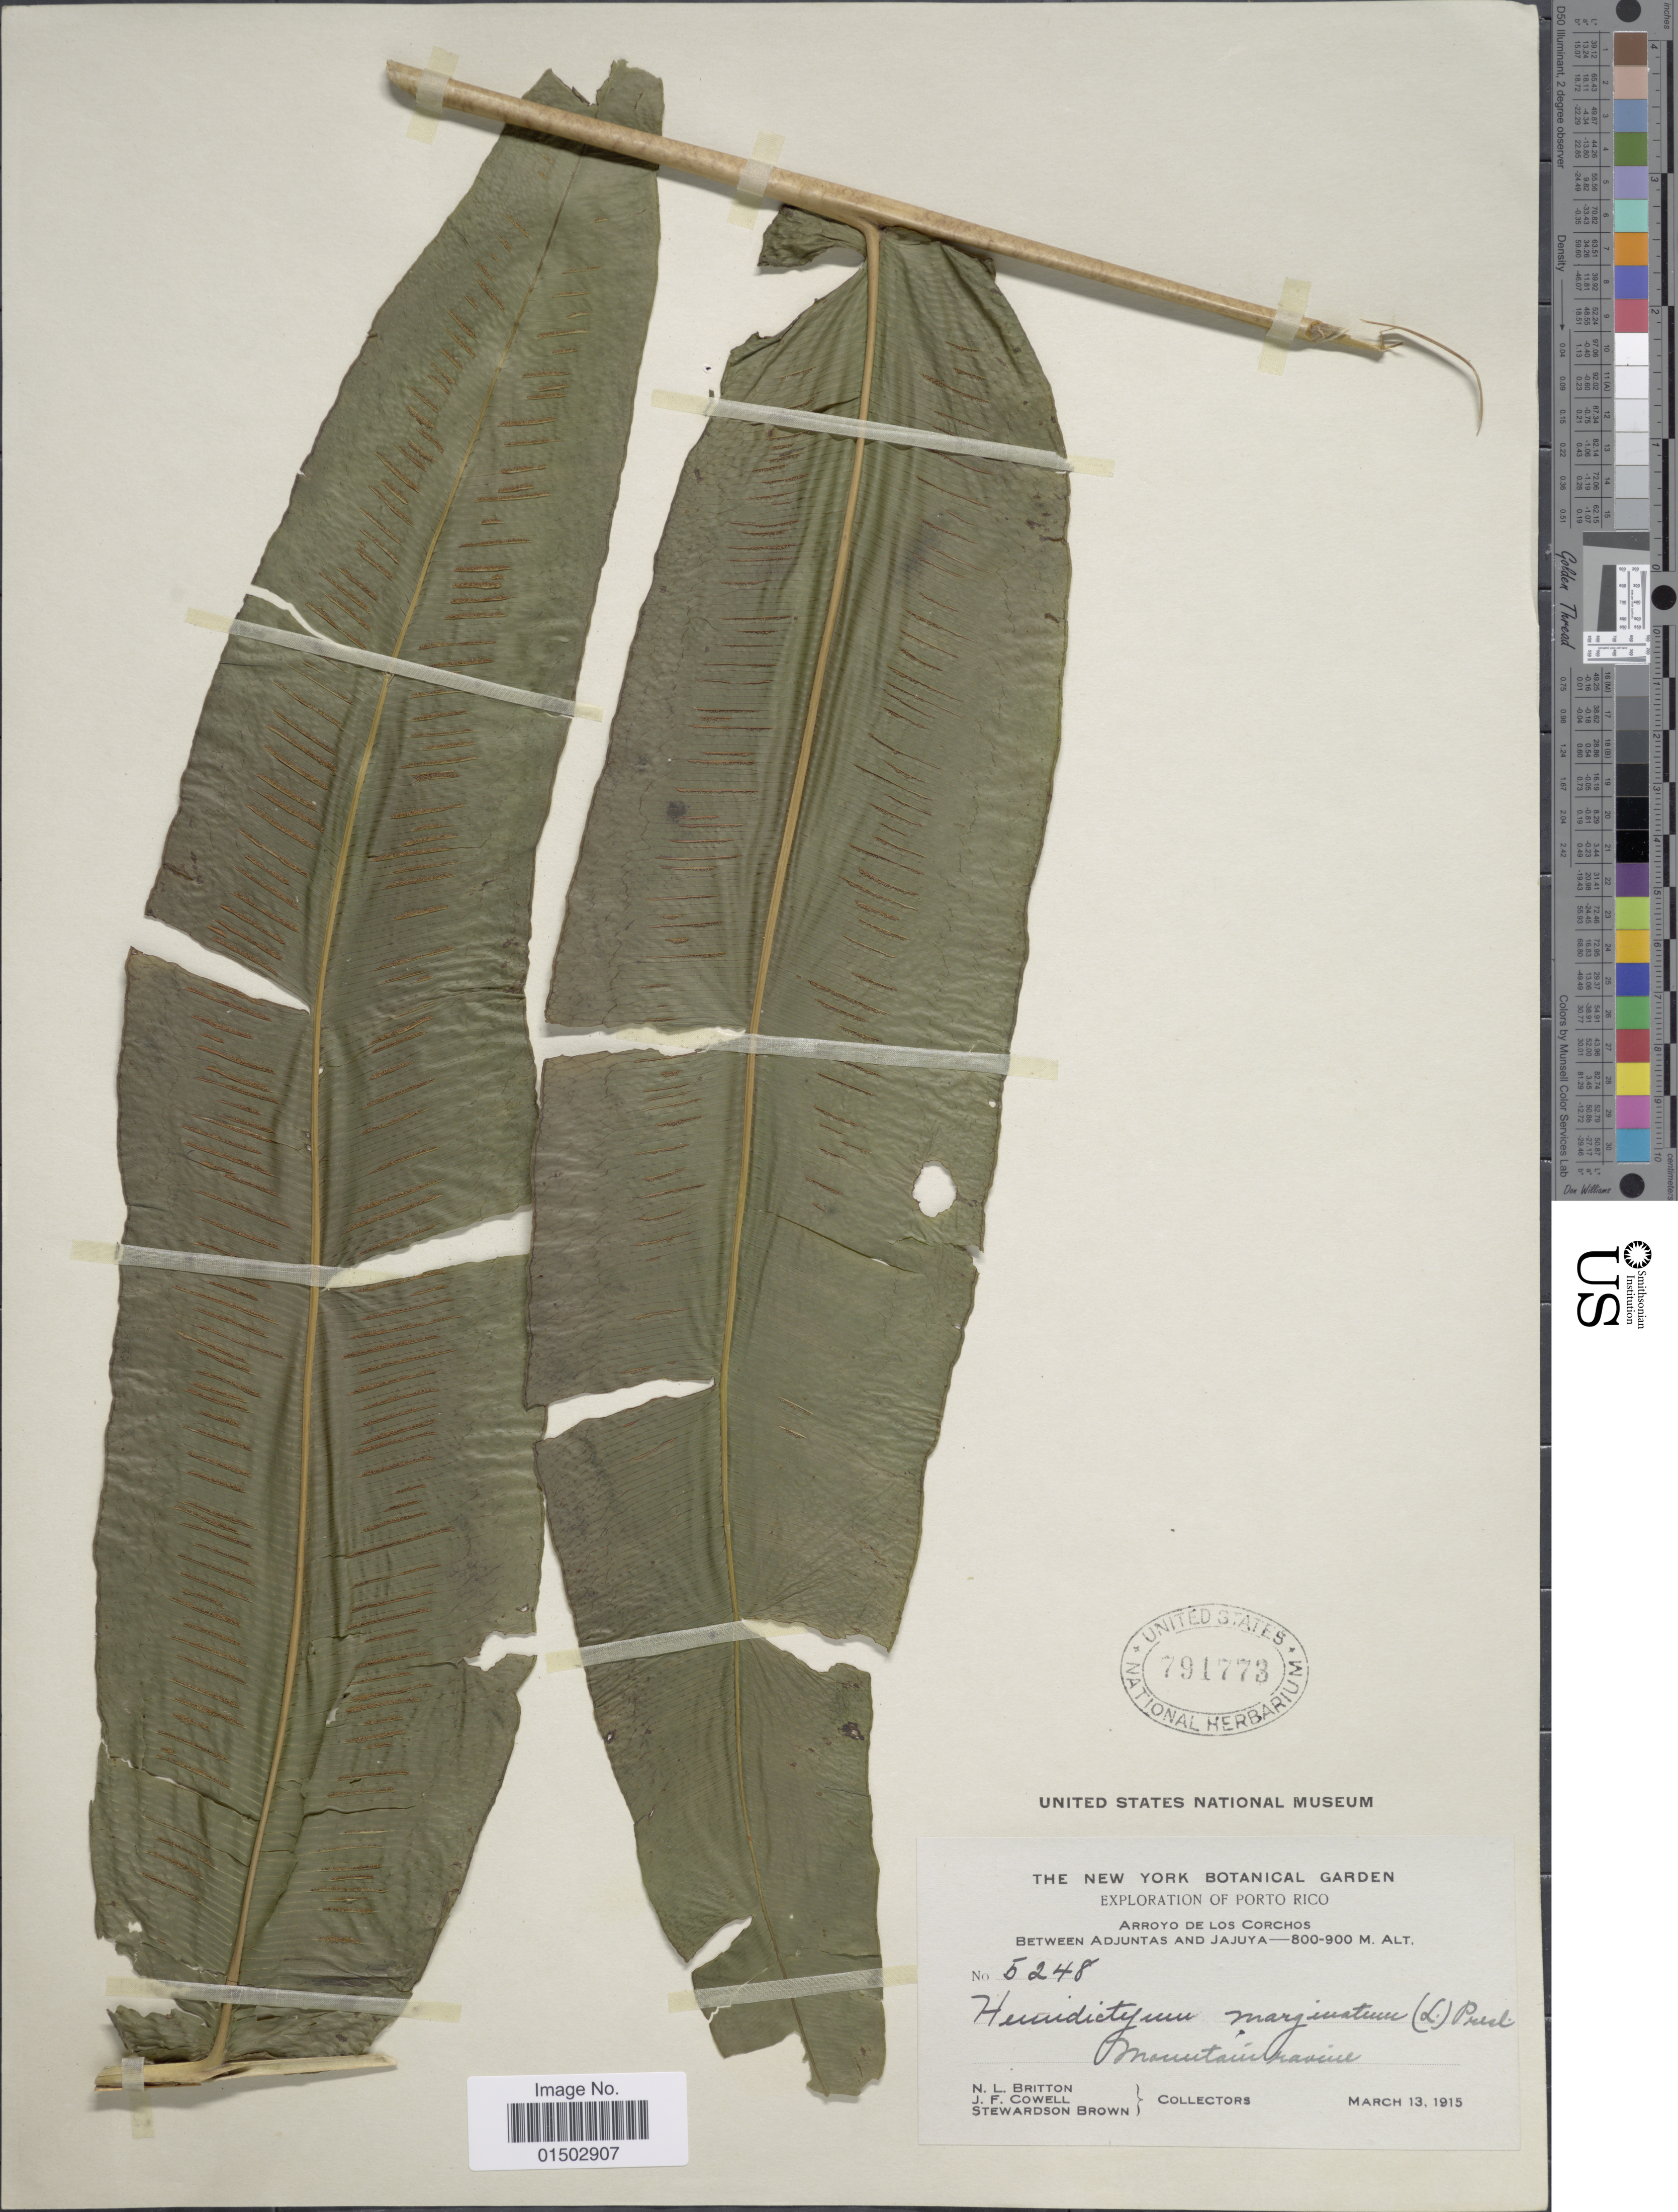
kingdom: Plantae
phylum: Tracheophyta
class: Polypodiopsida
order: Polypodiales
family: Hemidictyaceae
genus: Hemidictyum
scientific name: Hemidictyum marginatum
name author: (L.) C. Presl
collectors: N. Britton, J. F. Cowell & S. Brown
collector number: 5248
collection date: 1915-03-13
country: Puerto Rico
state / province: Adjuntas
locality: Arroyo de Los Corchos, Between Adjuntas and Jajuya, Mountain ravine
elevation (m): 800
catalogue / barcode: US 791773